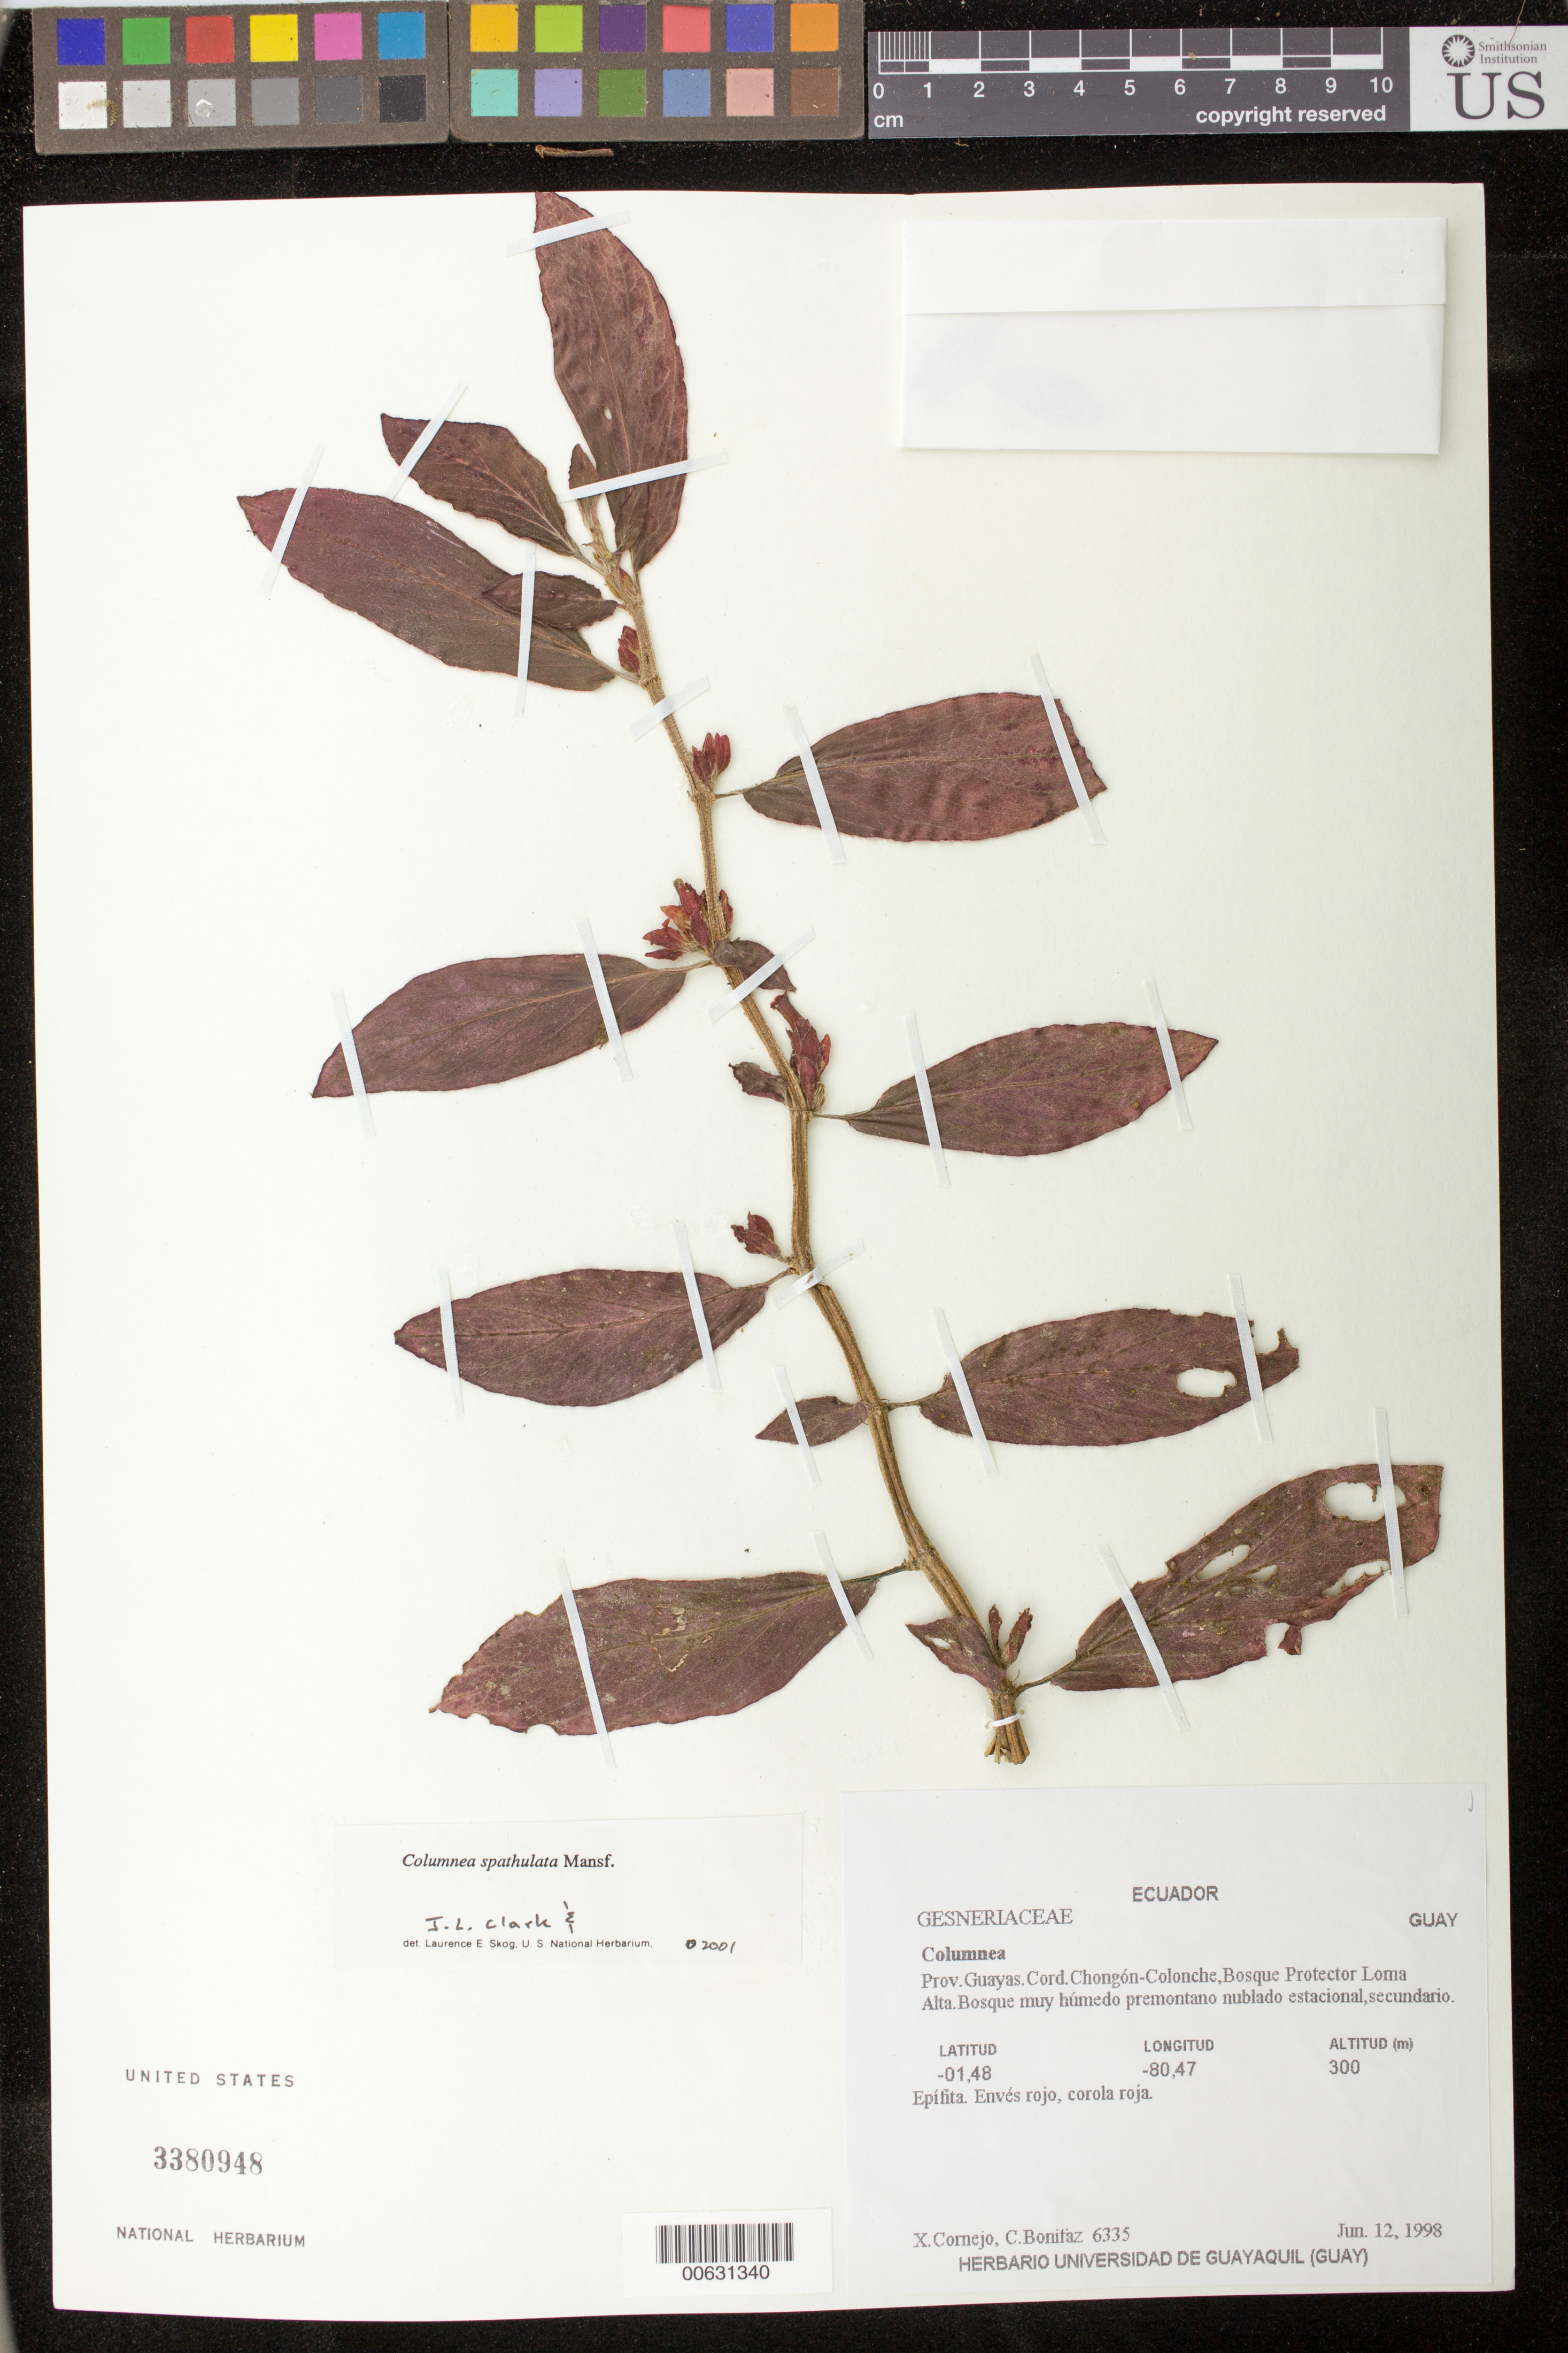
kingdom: Plantae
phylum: Tracheophyta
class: Magnoliopsida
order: Lamiales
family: Gesneriaceae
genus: Columnea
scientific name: Columnea spathulata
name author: Mansf.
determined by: Clark, J. L.; Skog, Laurence E.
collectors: X. F. Cornejo & C. Bonifaz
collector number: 6335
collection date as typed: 12 Jun 1998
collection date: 1998-06-12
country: Ecuador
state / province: Guayas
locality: Cord. Chongón-Colonche, Bosque Protector Loma Alta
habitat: Bosque muy húmedo premontano nublado estacional, secundario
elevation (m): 300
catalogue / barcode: US 3380948